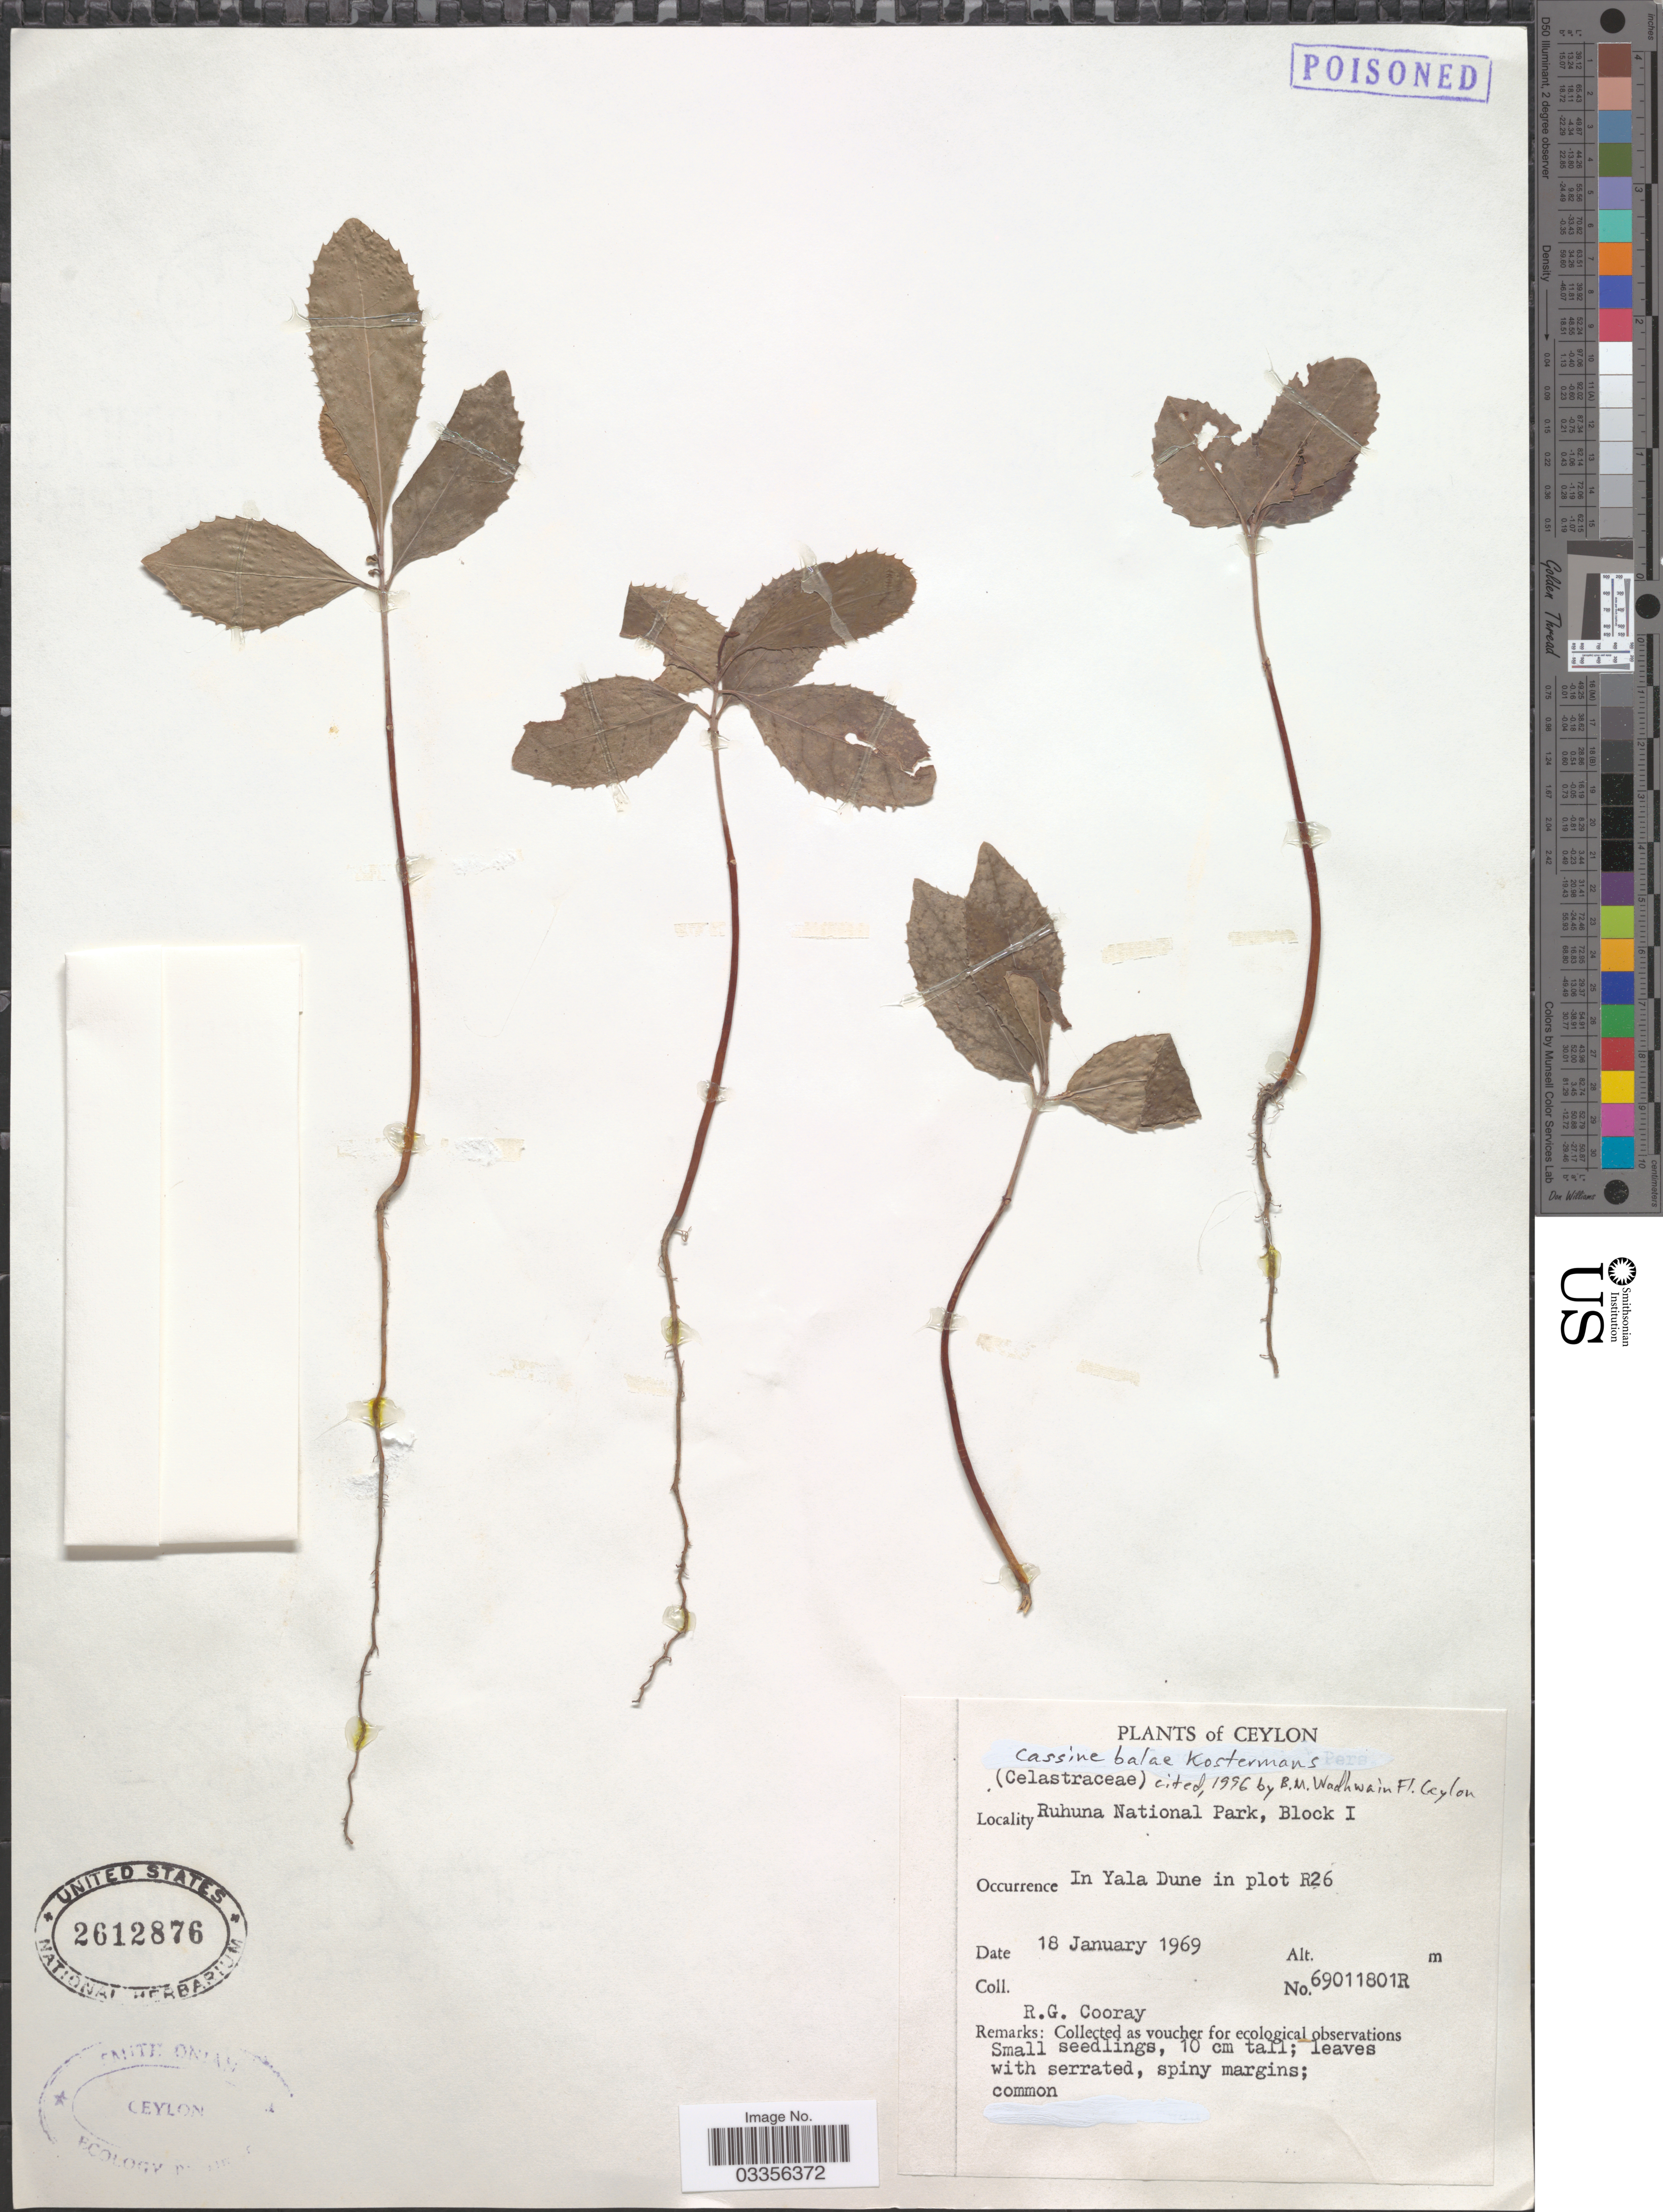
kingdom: Plantae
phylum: Tracheophyta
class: Magnoliopsida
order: Celastrales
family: Celastraceae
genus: Cassine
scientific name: Cassine balae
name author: Kosterm.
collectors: R. Cooray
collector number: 69011801R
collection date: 1969-01-18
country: Sri Lanka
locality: Ceylon. Ruhuna National Park, Block 1. In Yala Dune in plot R26.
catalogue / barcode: US 2612876